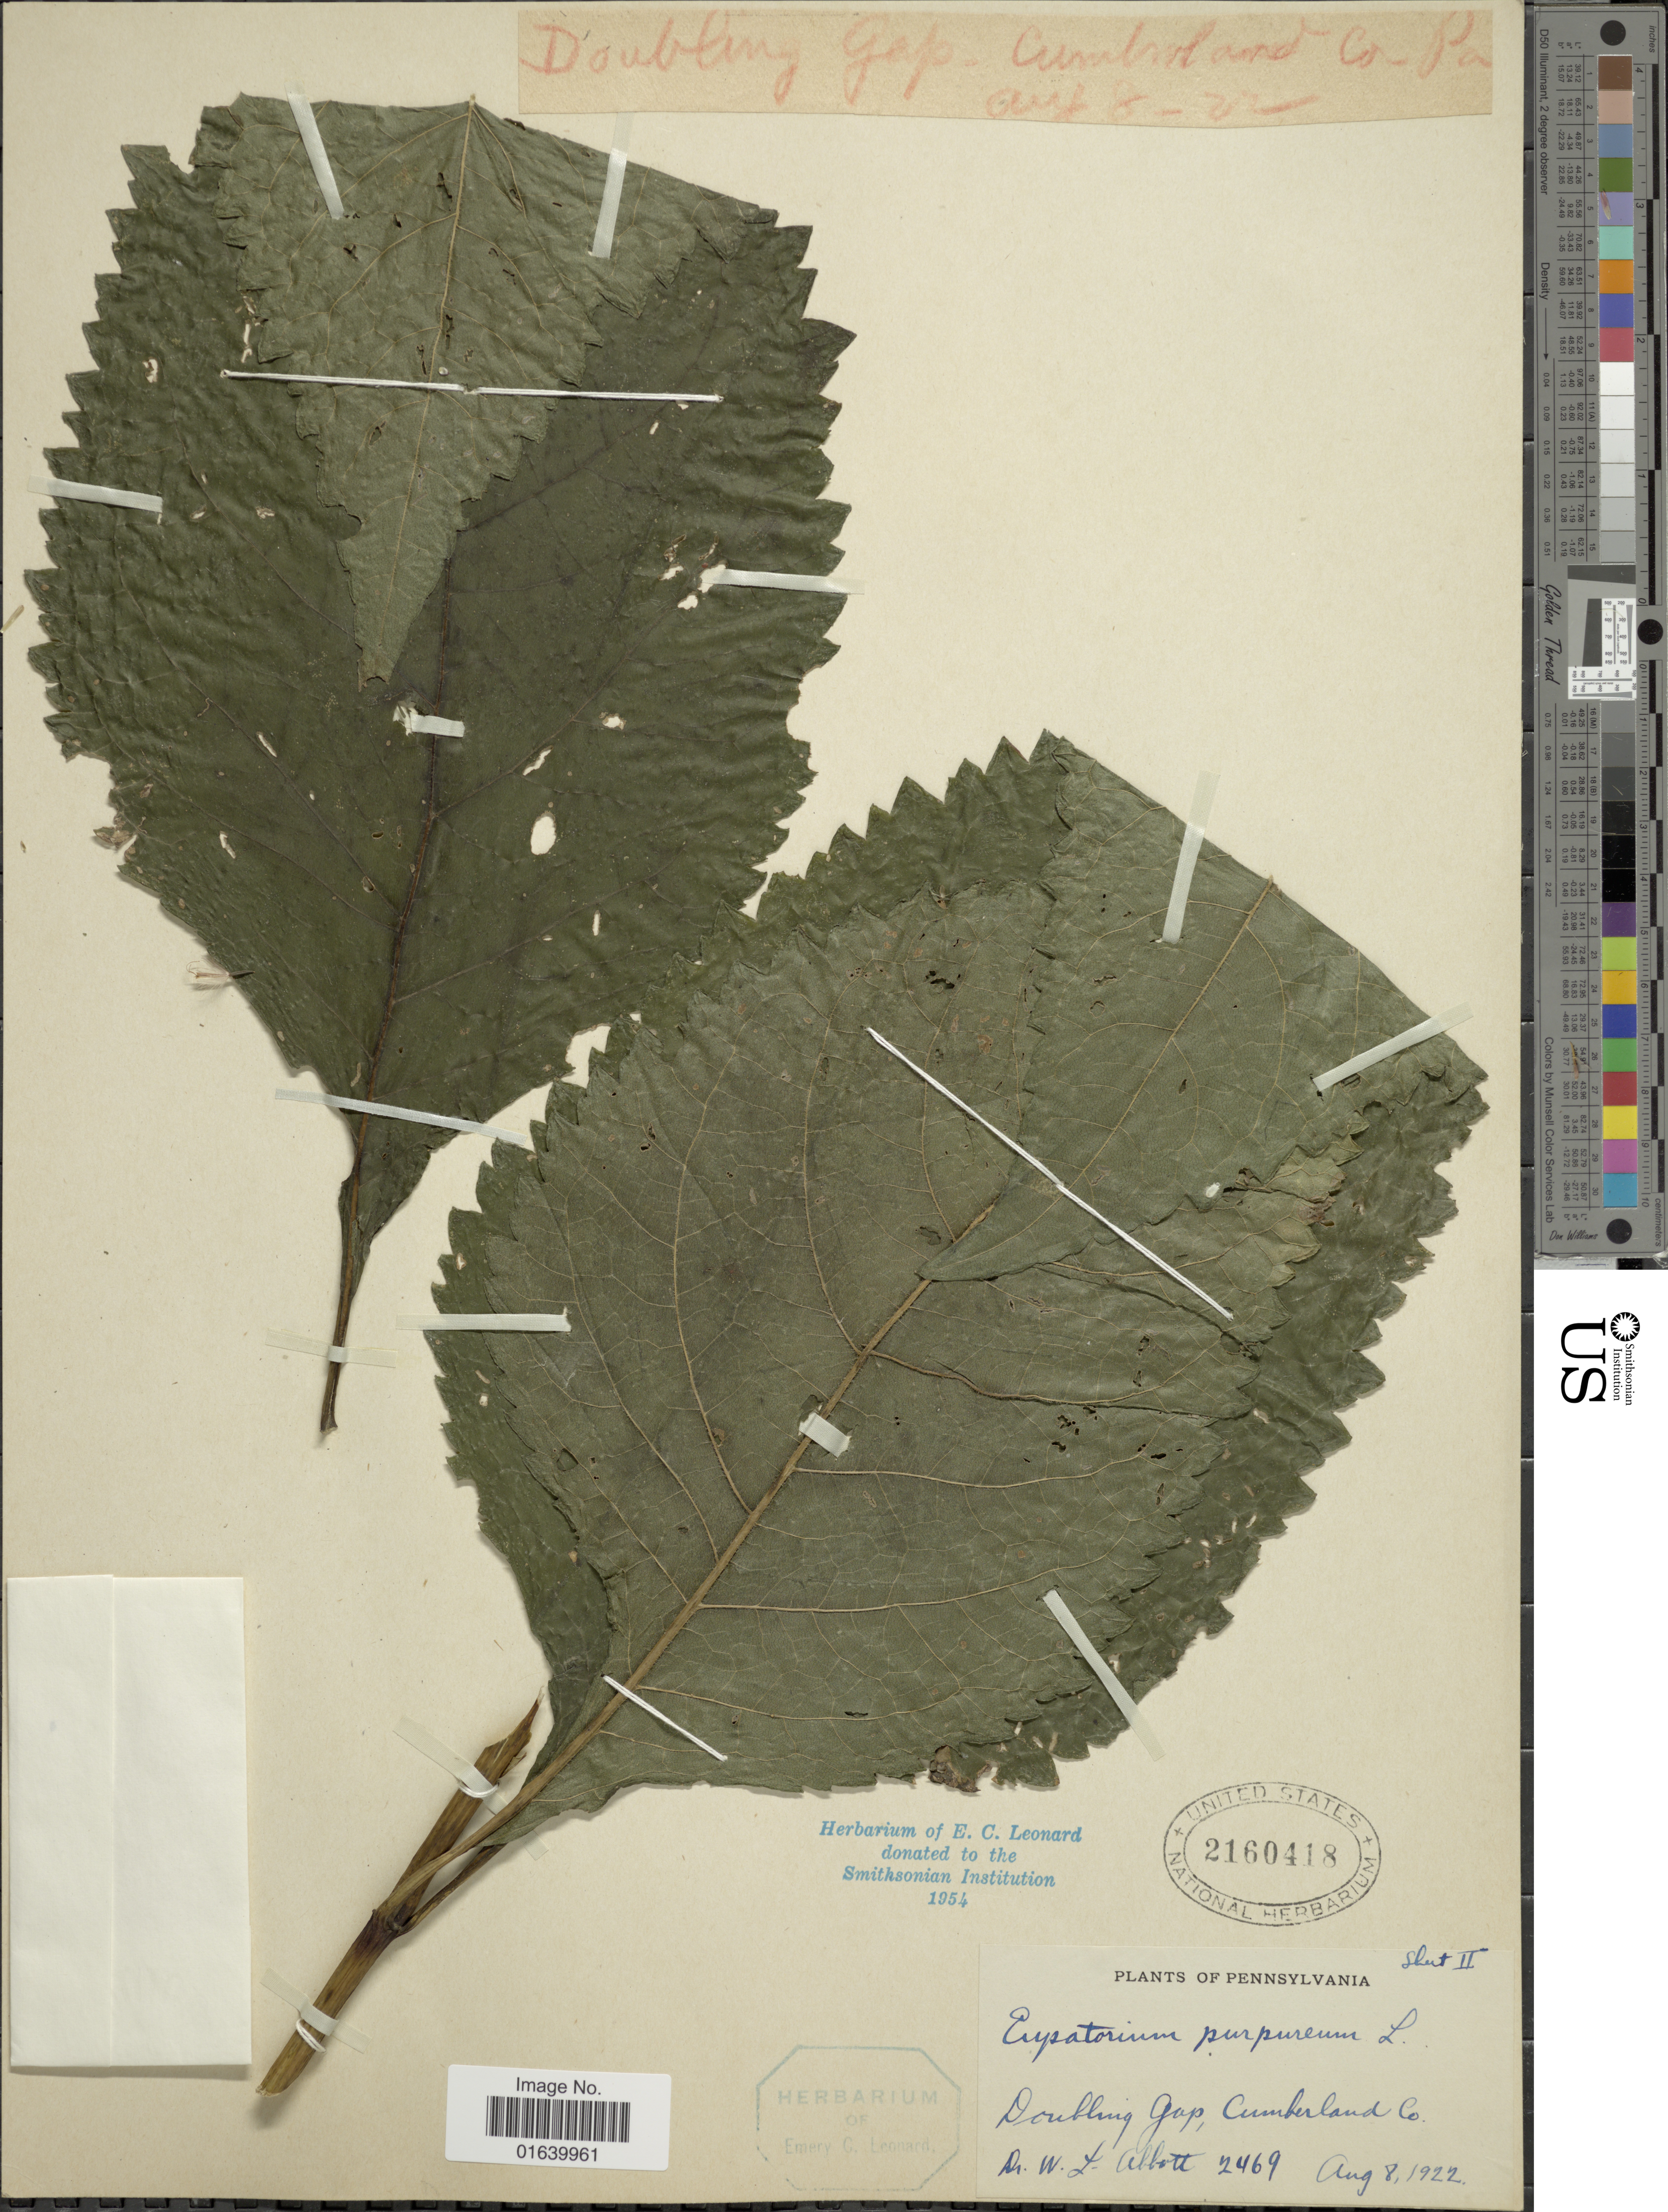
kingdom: Plantae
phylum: Tracheophyta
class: Magnoliopsida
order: Asterales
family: Asteraceae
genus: Eupatorium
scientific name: Eupatorium purpureum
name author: (L.) E.E. Lamont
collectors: W. L. Abbott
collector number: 2469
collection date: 1922-08-08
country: United States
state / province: Pennsylvania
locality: Pennsylvania, Doubling Gap, Cumberland Co.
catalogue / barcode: US 2160418